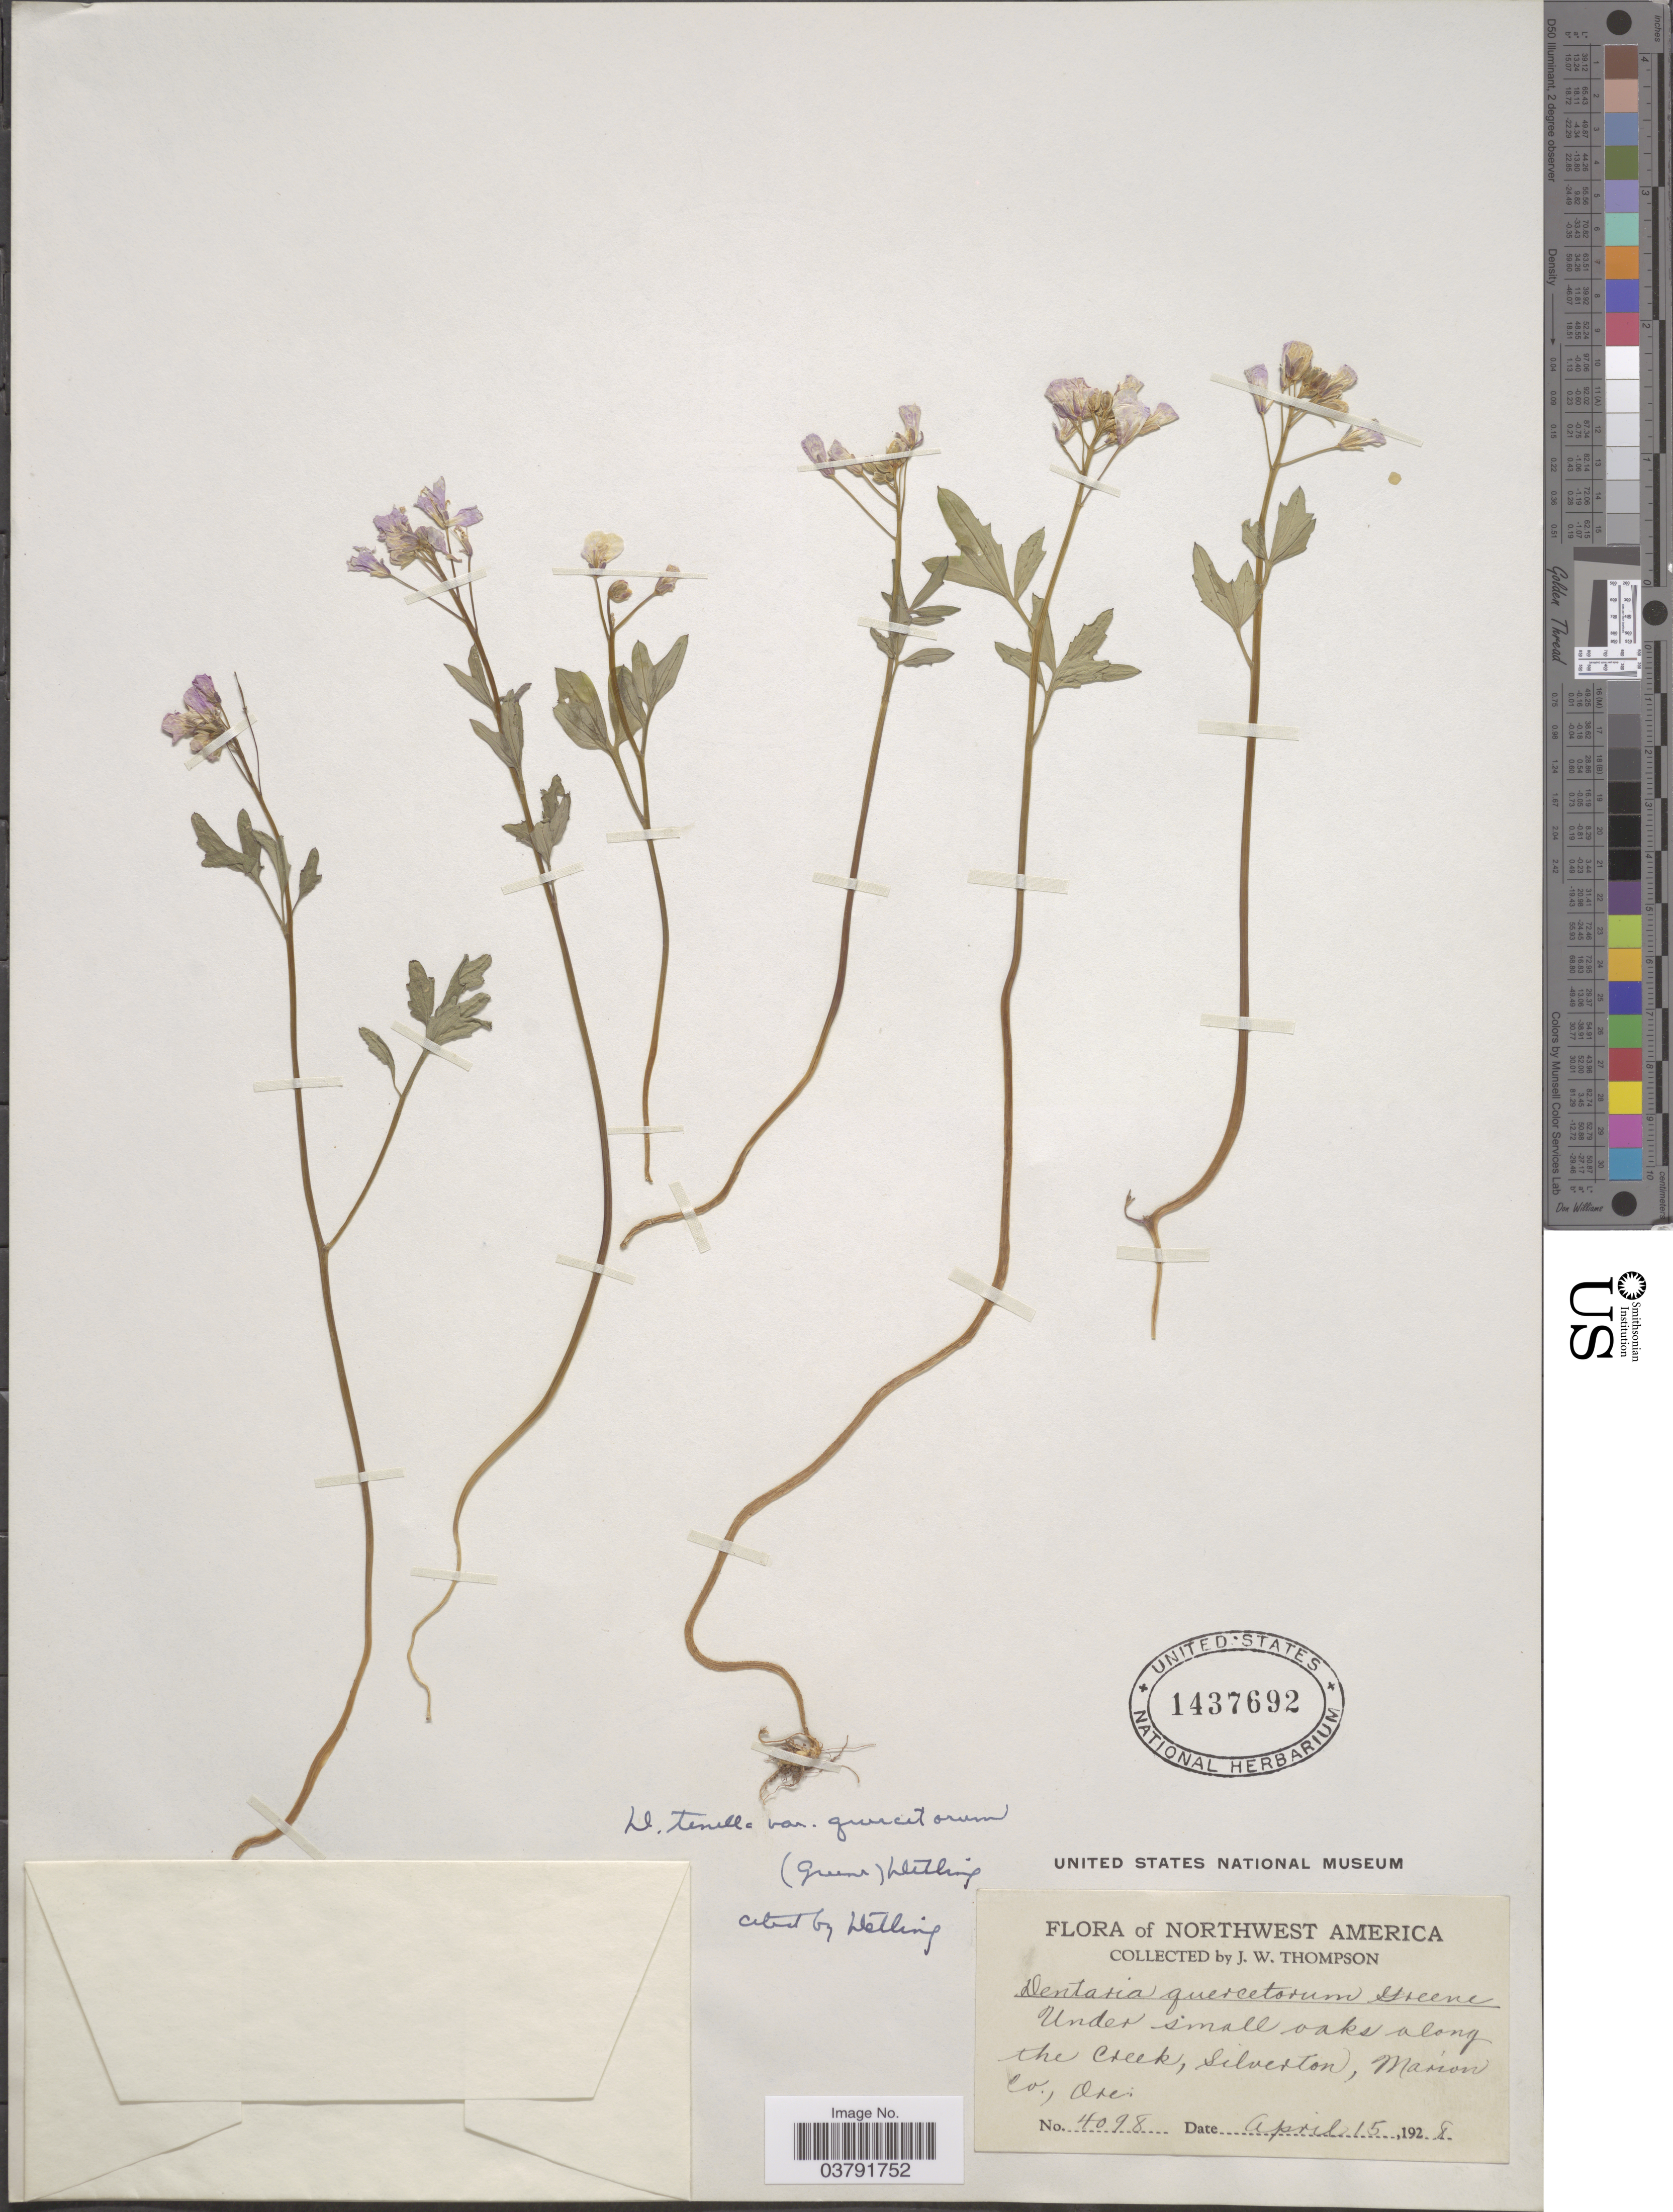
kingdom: Plantae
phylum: Tracheophyta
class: Magnoliopsida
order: Brassicales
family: Brassicaceae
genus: Dentaria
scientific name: Dentaria tenella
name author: Pursh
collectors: J. Thompson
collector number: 4098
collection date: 1928-04-15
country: United States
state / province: Oregon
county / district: Marion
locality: Northwest America. Under small oaks along the Creek, Silverton, Marion Co.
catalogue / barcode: US 1437692